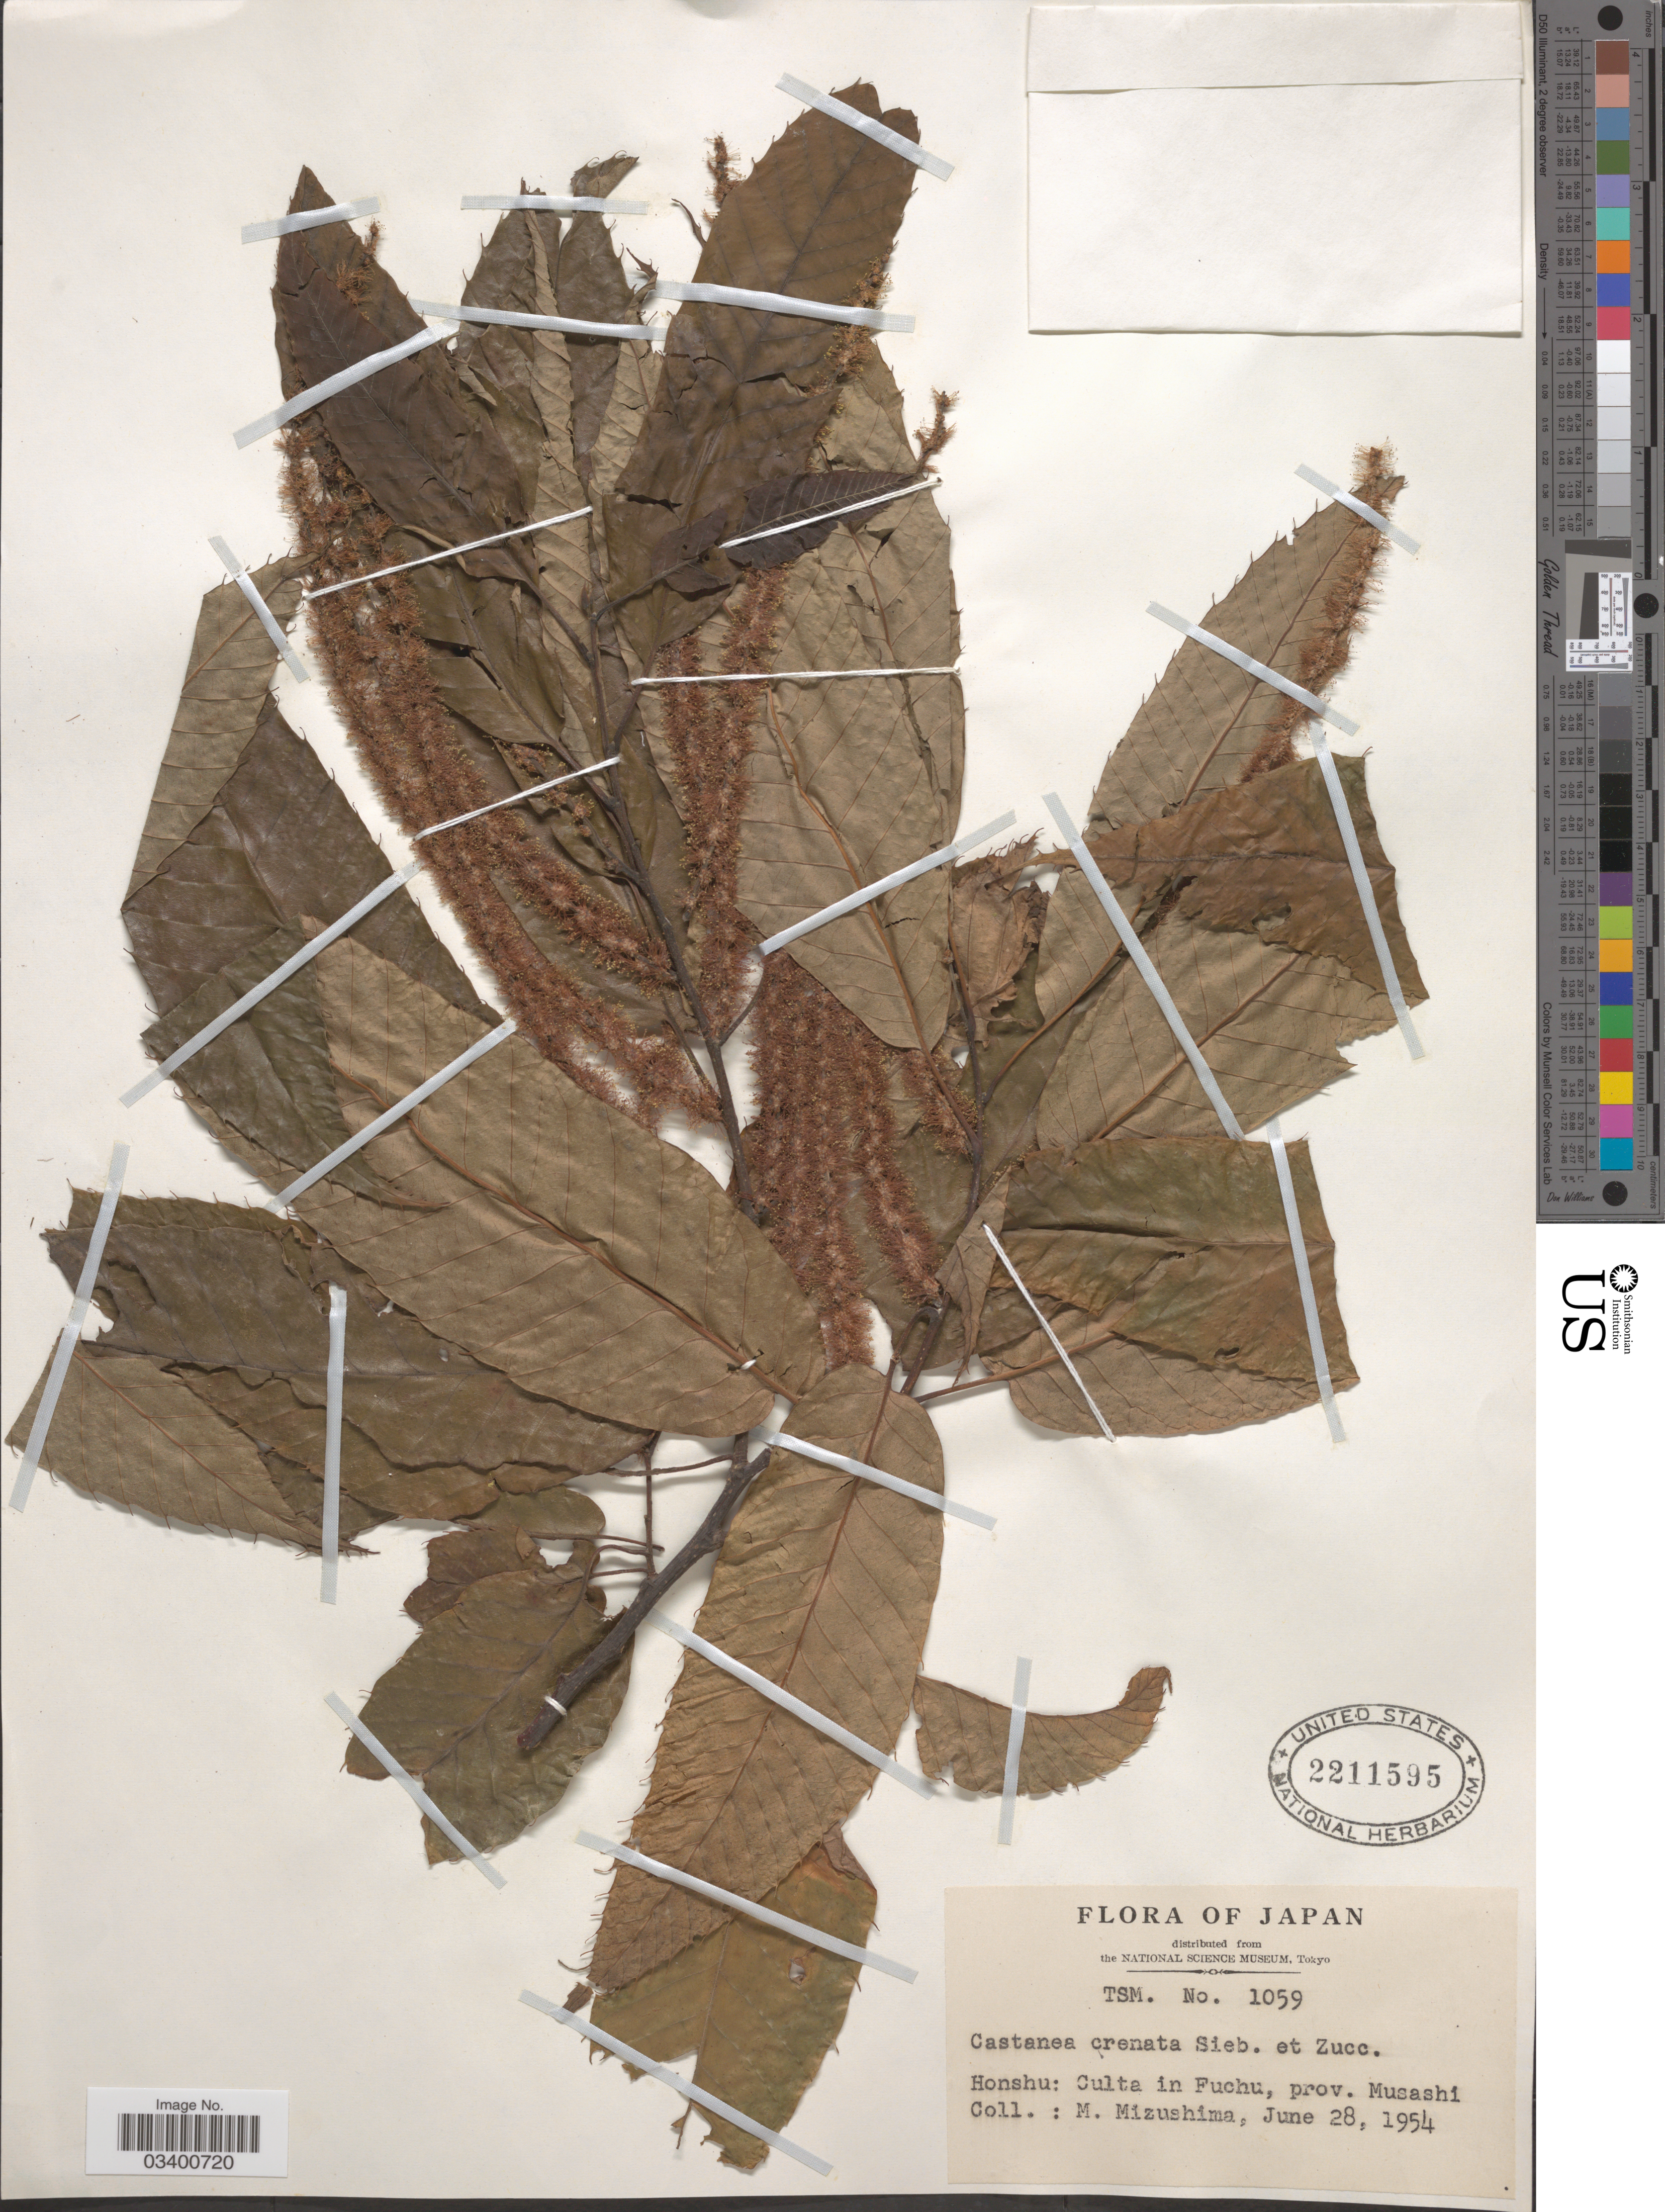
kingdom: Plantae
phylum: Tracheophyta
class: Magnoliopsida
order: Fagales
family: Fagaceae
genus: Castanea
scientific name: Castanea crenata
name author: Siebold & Zucc.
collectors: M. Mizushima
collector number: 1059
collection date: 1954-06-28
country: Japan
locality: Honshu: Culta in Fuchu, prov. Musashi.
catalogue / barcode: US 2211595